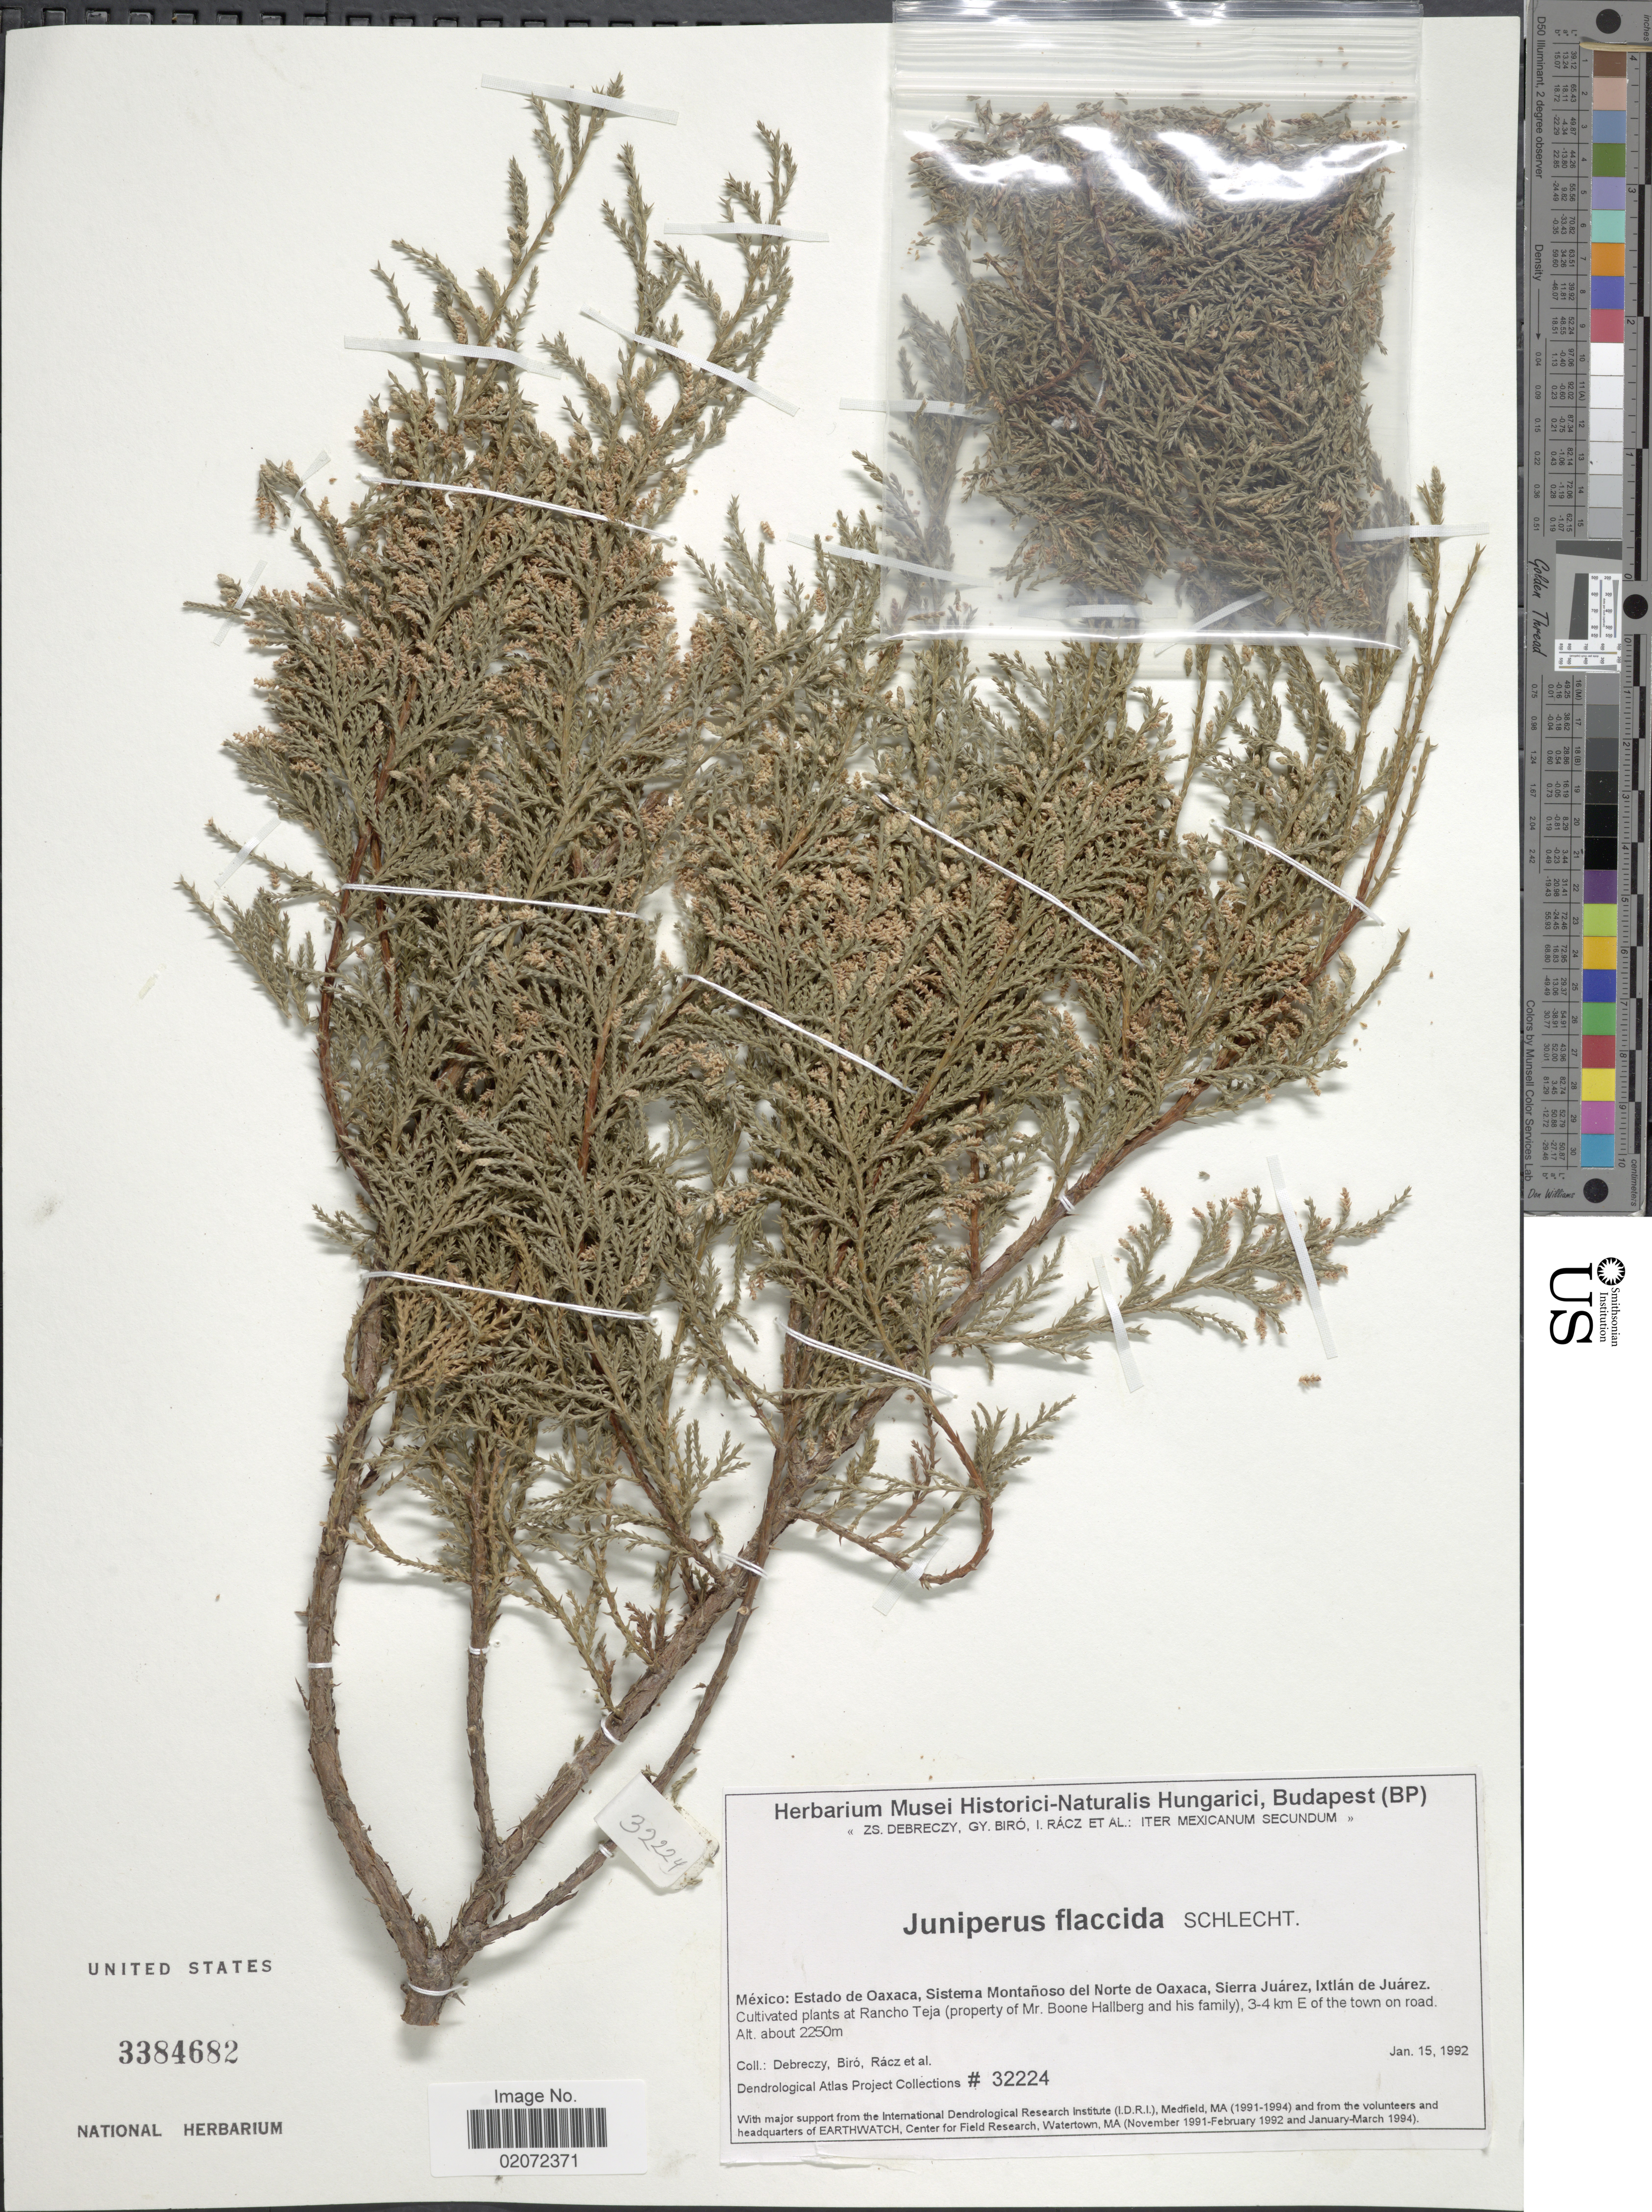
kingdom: Plantae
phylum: Tracheophyta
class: Pinopsida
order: Pinales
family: Cupressaceae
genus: Juniperus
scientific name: Juniperus flaccida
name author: Schltdl.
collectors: Z. Debreczy, G. Biro, I. Rácz & et al.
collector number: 32224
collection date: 1992-01-15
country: Mexico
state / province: Oaxaca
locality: Sistema Montañoso del Norte de Oaxaca, Sierra Juárez, Ixtlán de Juárez. Rancho Teja (property of Mr. Boone Hallberg and his family), 3-4 km E of the town on road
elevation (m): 2250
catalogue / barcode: US 3384682